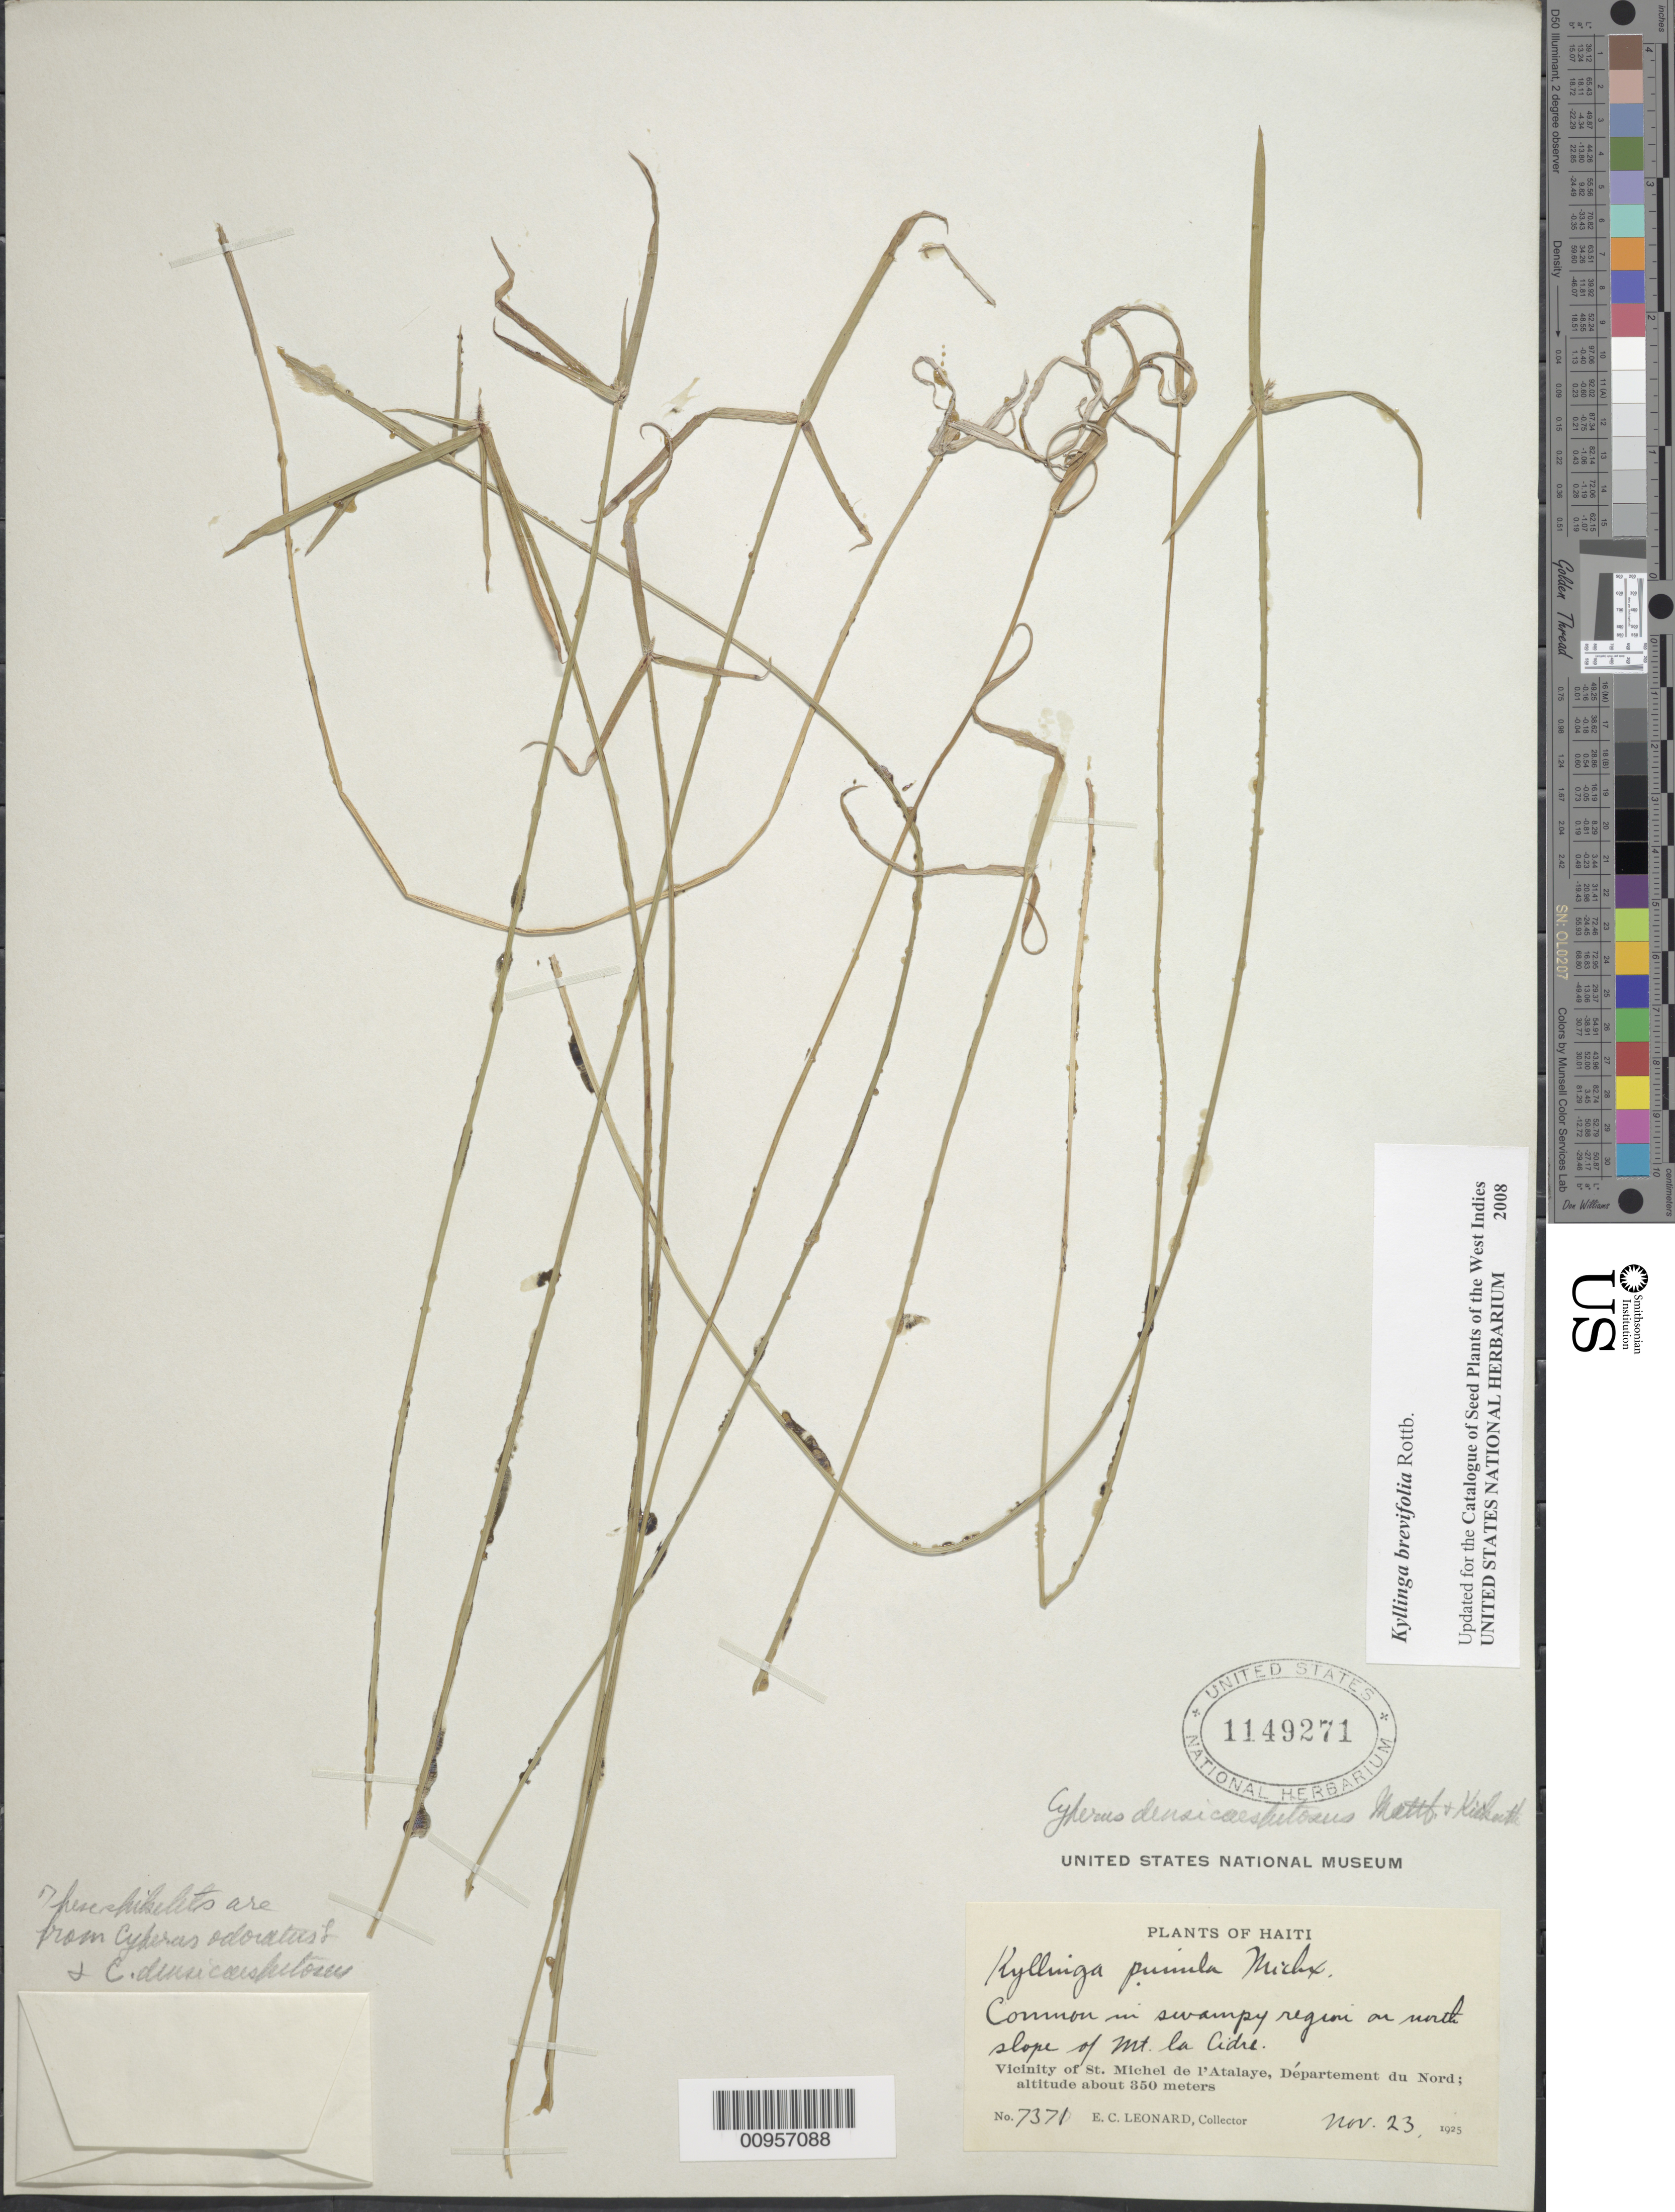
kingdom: Plantae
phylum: Tracheophyta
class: Liliopsida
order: Poales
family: Cyperaceae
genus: Cyperus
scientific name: Cyperus brevifolius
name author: (Rottb.) Hassk.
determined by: Strong, M. T., (US), Smithsonian Institution - National Museum of Natural History (UNITED STATES)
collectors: E. C. Leonard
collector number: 7371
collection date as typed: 23 Nov 1925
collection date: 1925-11-23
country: Haiti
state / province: Nord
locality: Vicinity of St. Michel de l'Atalaye, swampy region on north slope of Mt. la Cidre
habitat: In swampy region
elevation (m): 350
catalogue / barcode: US 1149271